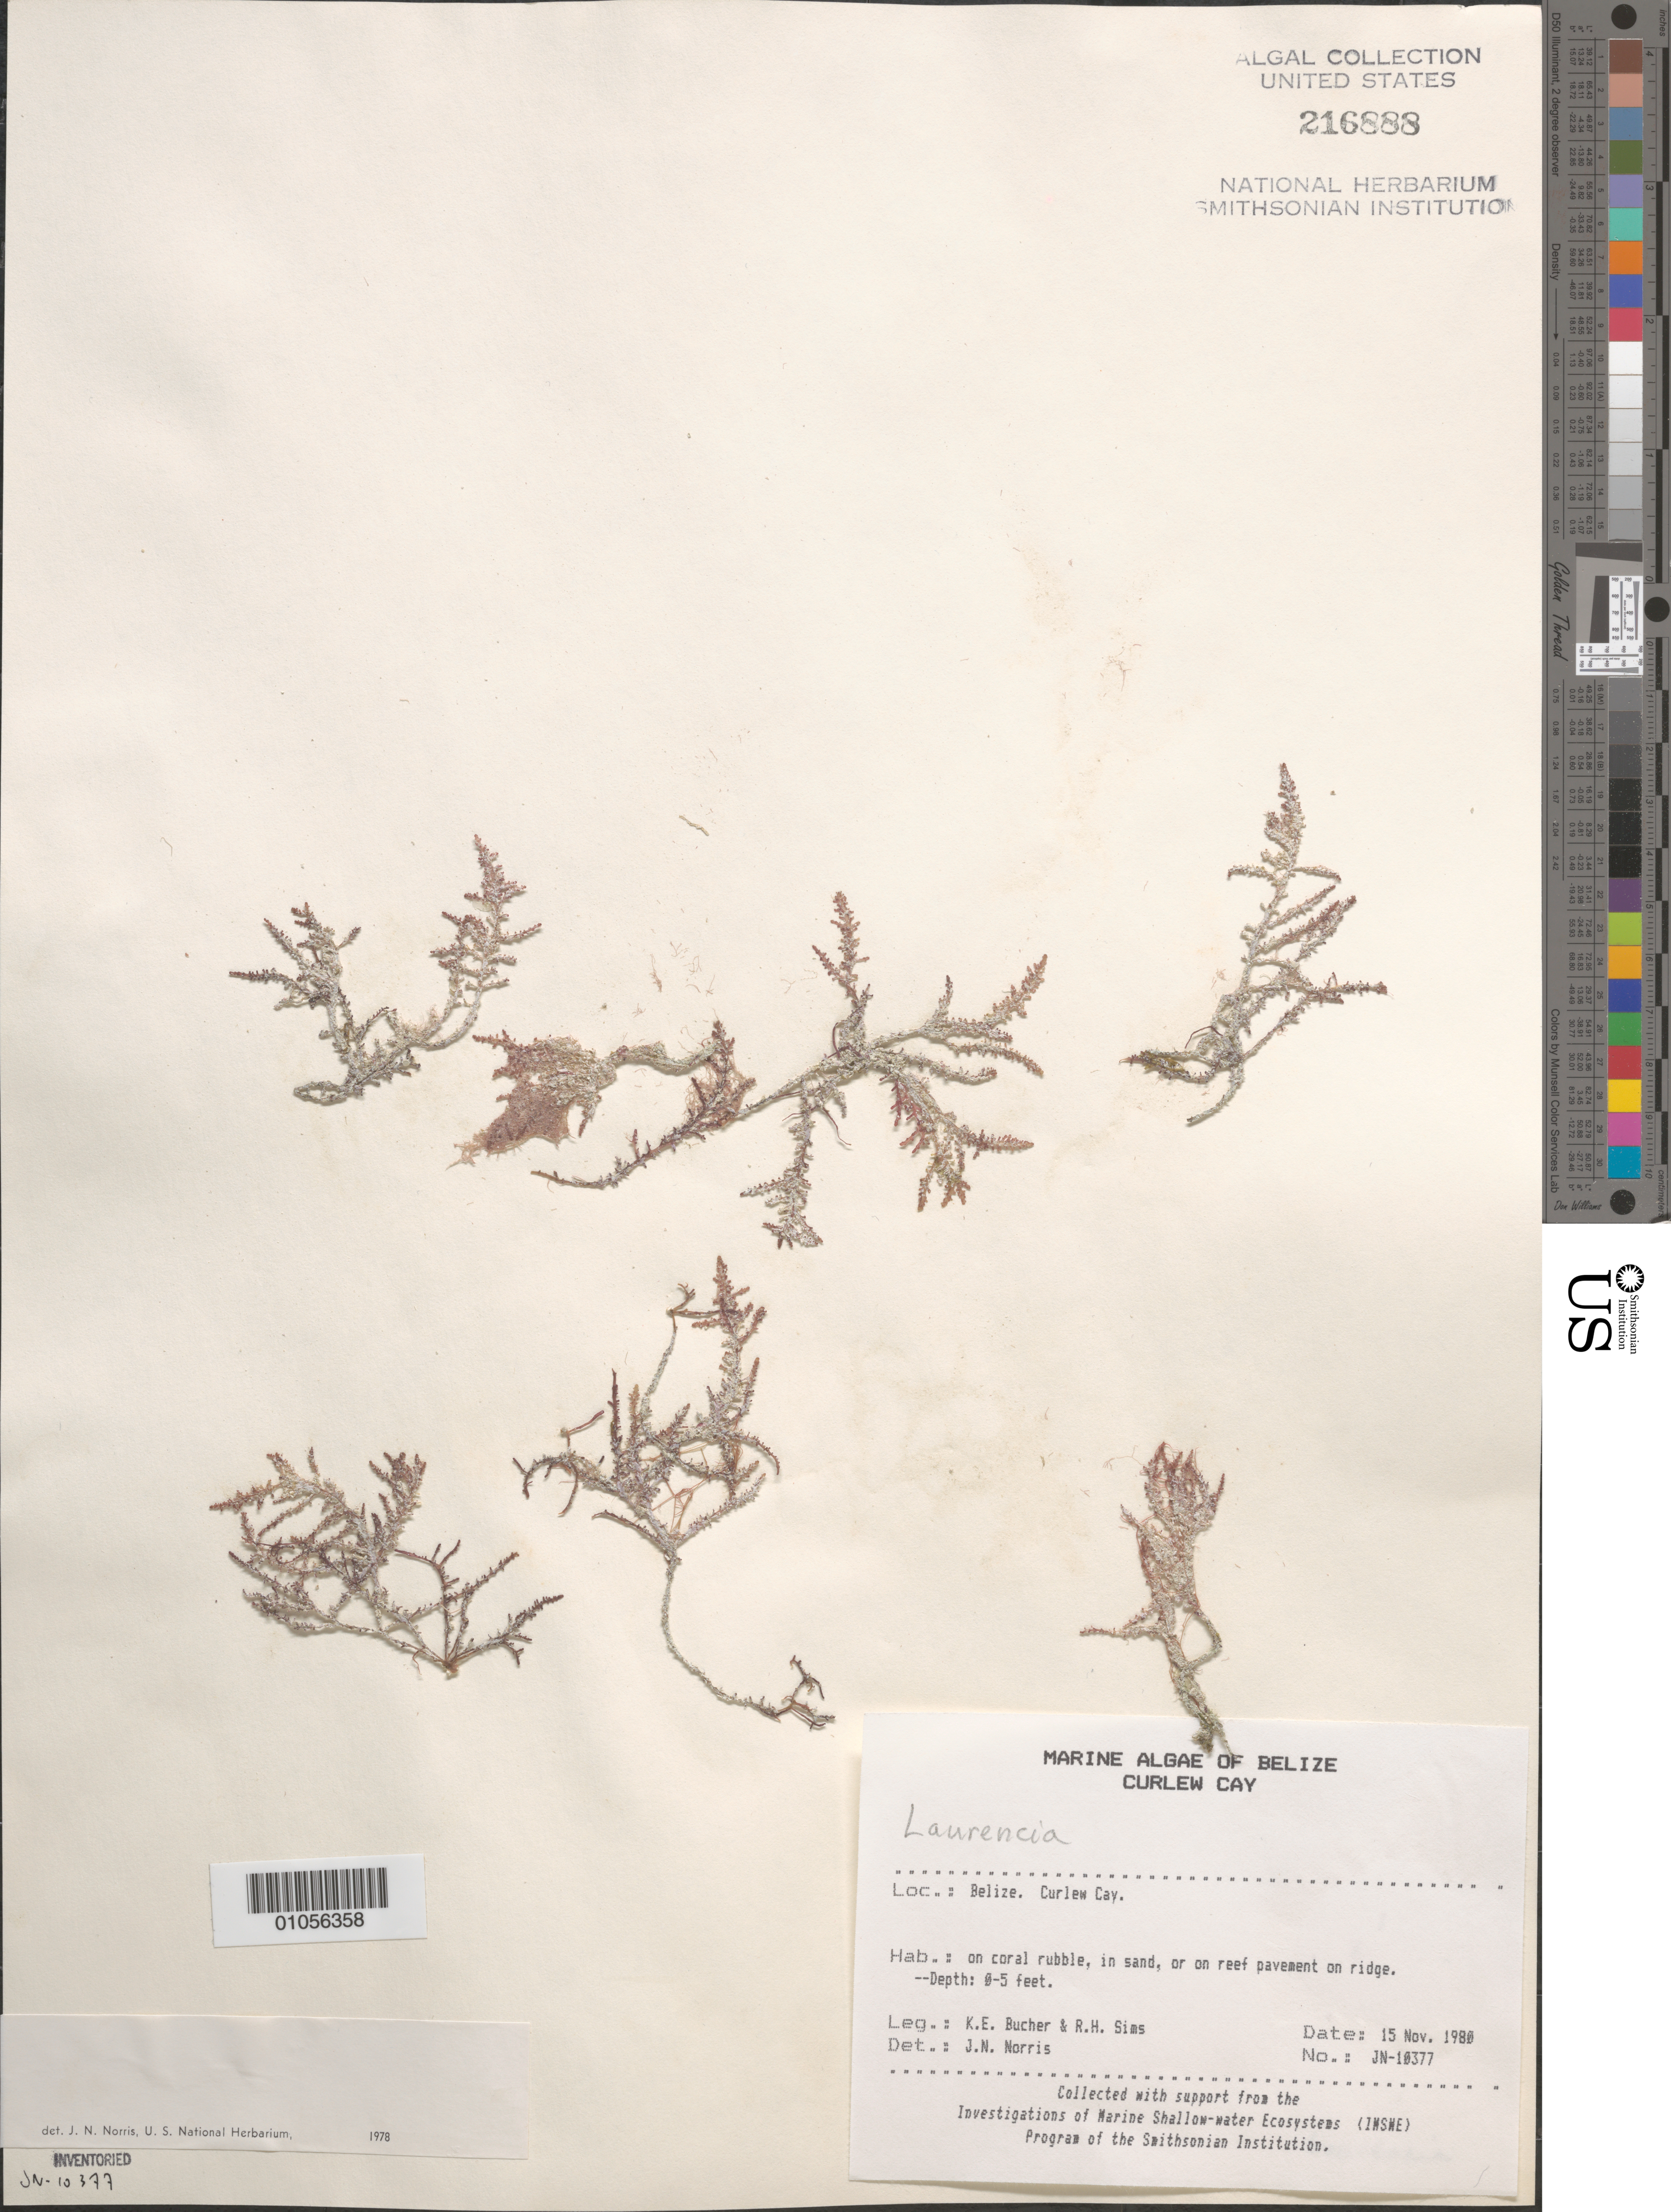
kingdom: Plantae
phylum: Rhodophyta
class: Florideophyceae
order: Ceramiales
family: Rhodomelaceae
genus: Laurencia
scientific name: Laurencia sp.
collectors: K. E. Bucher & R. H. Sims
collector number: JN-10377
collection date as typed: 15 Nov 1980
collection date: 1980-11-15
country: Belize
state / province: Stann Creek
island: Curlew Cay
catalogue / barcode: US 216888